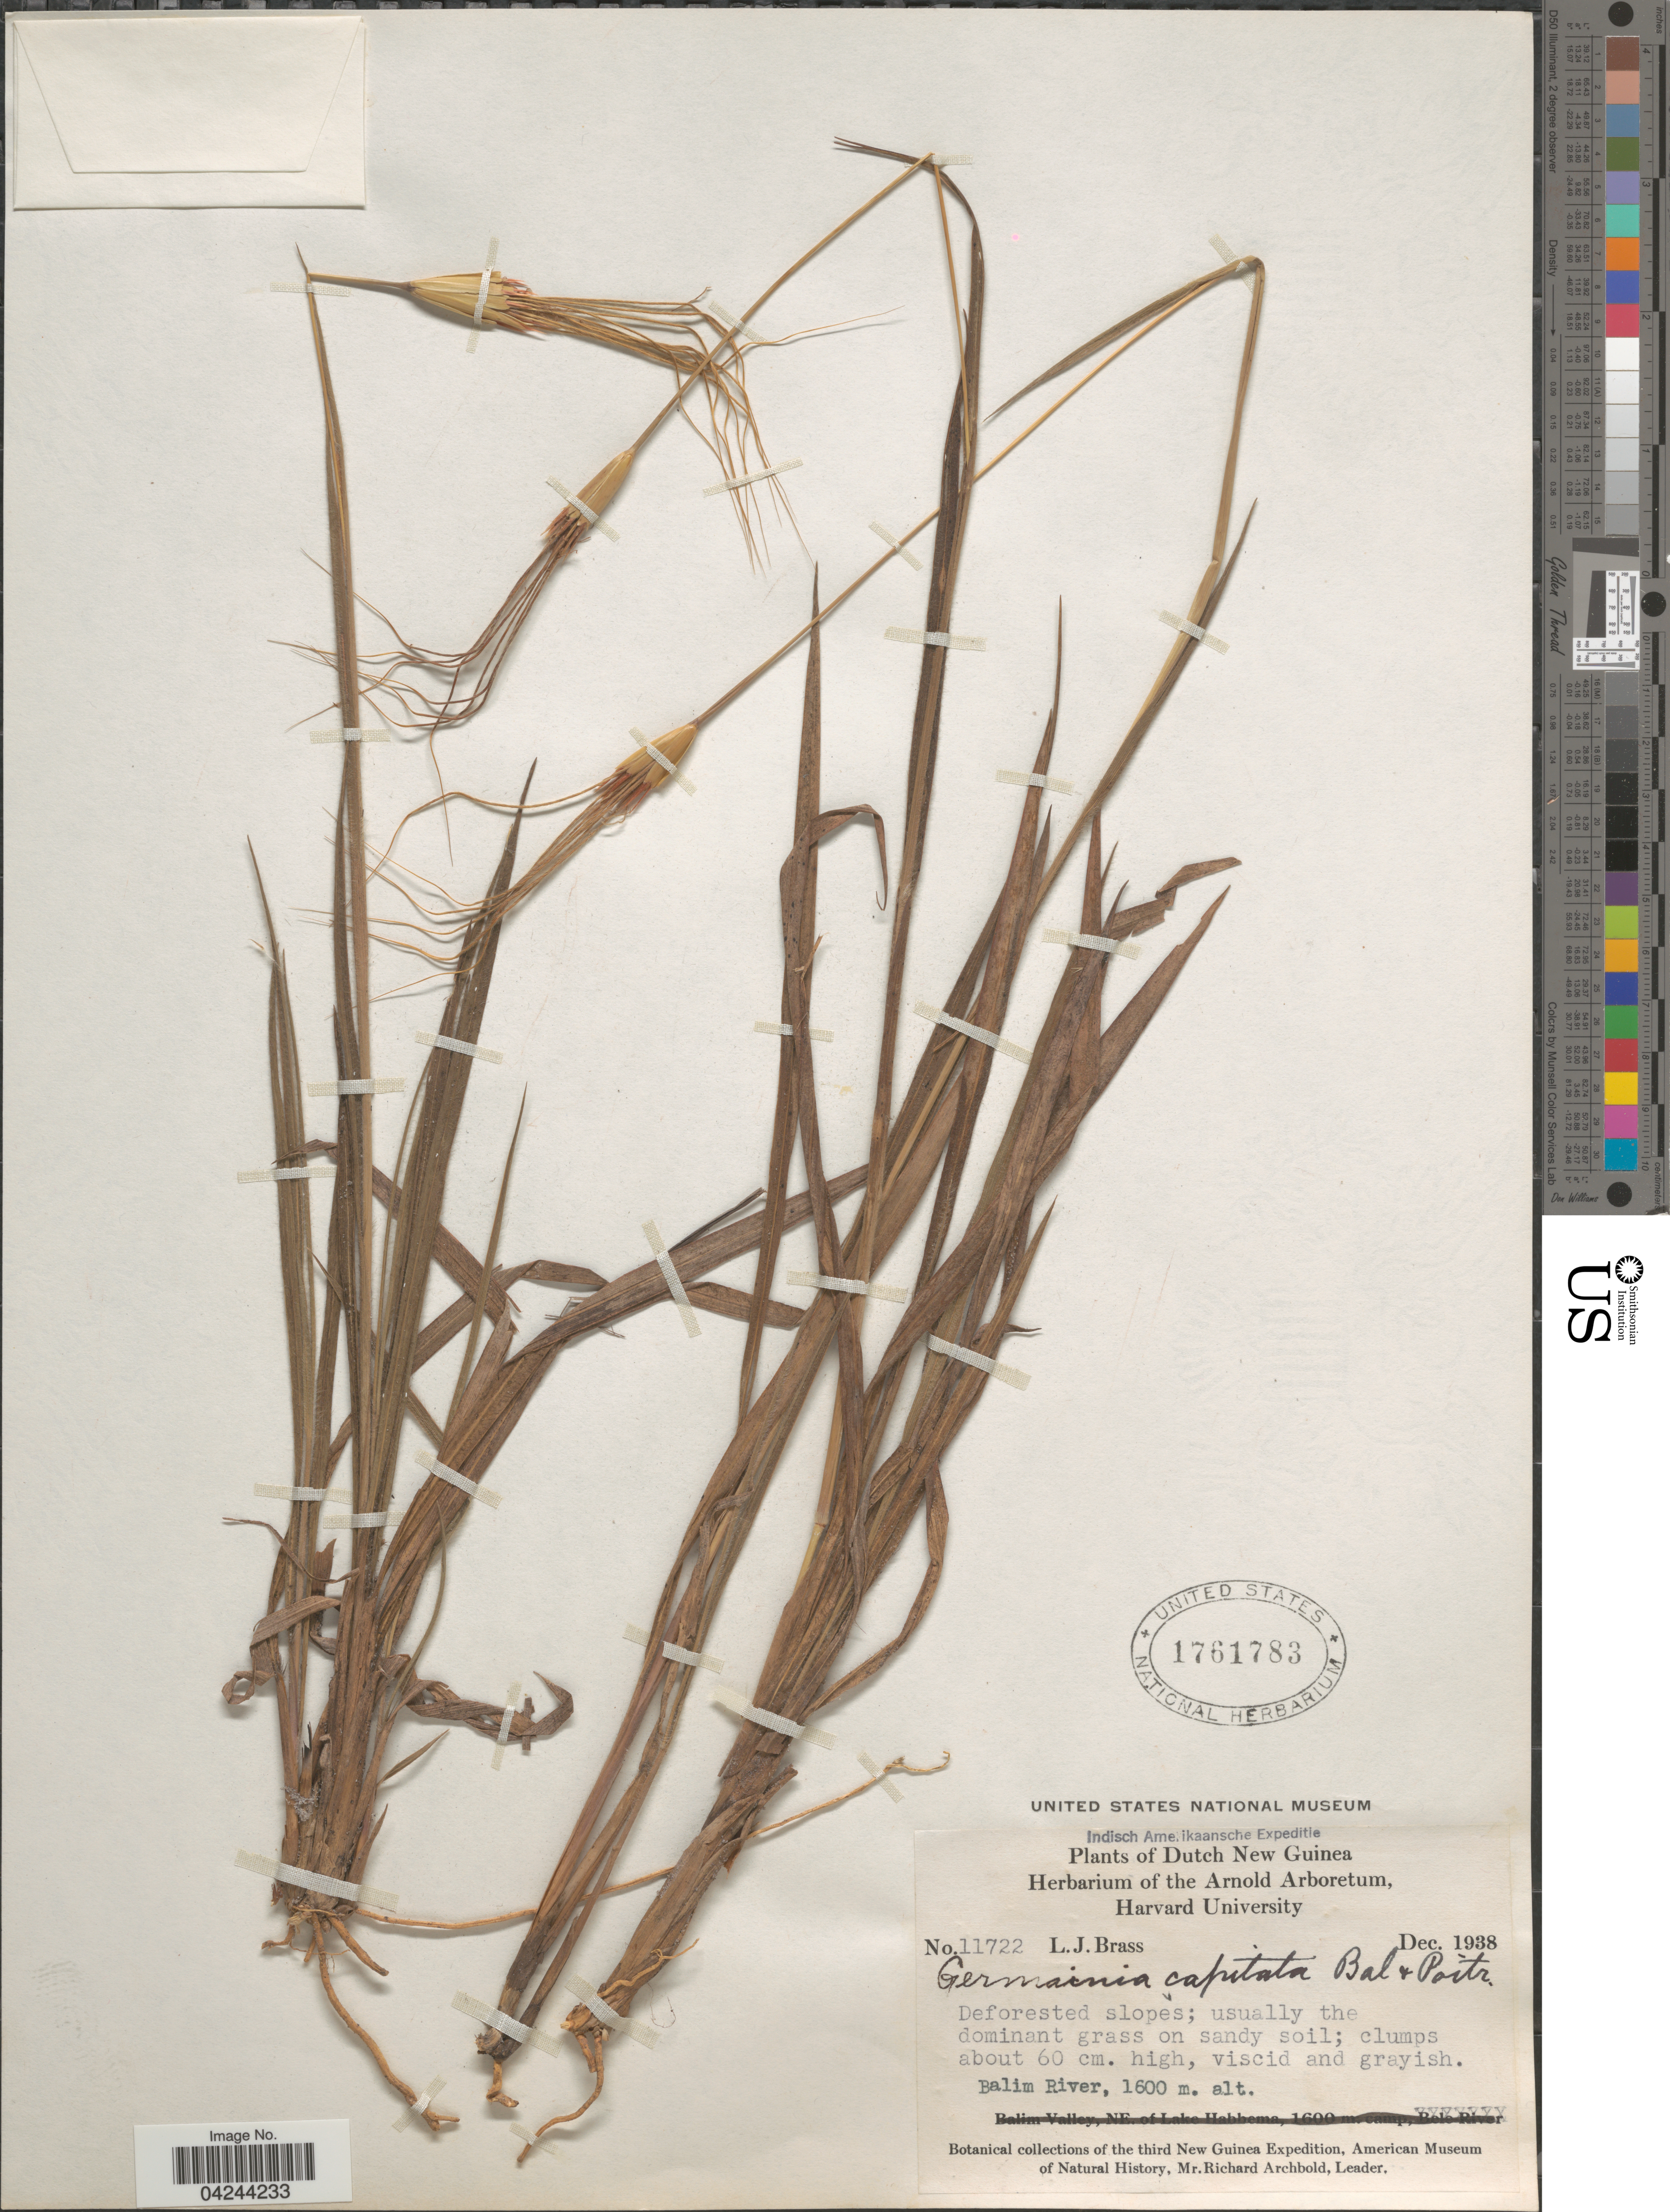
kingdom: Plantae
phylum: Tracheophyta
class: Liliopsida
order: Poales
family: Poaceae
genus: Germainia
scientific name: Germainia capitata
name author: Balansa & Poitr.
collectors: L. J. Brass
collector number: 11722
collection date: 1938-12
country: Indonesia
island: New Guinea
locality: Indisch Ame [illegible text]ikaansche Expeditie. Dutch New Guinea. Balim River. The third New Guinea Expedition.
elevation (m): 1600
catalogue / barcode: US 1761783